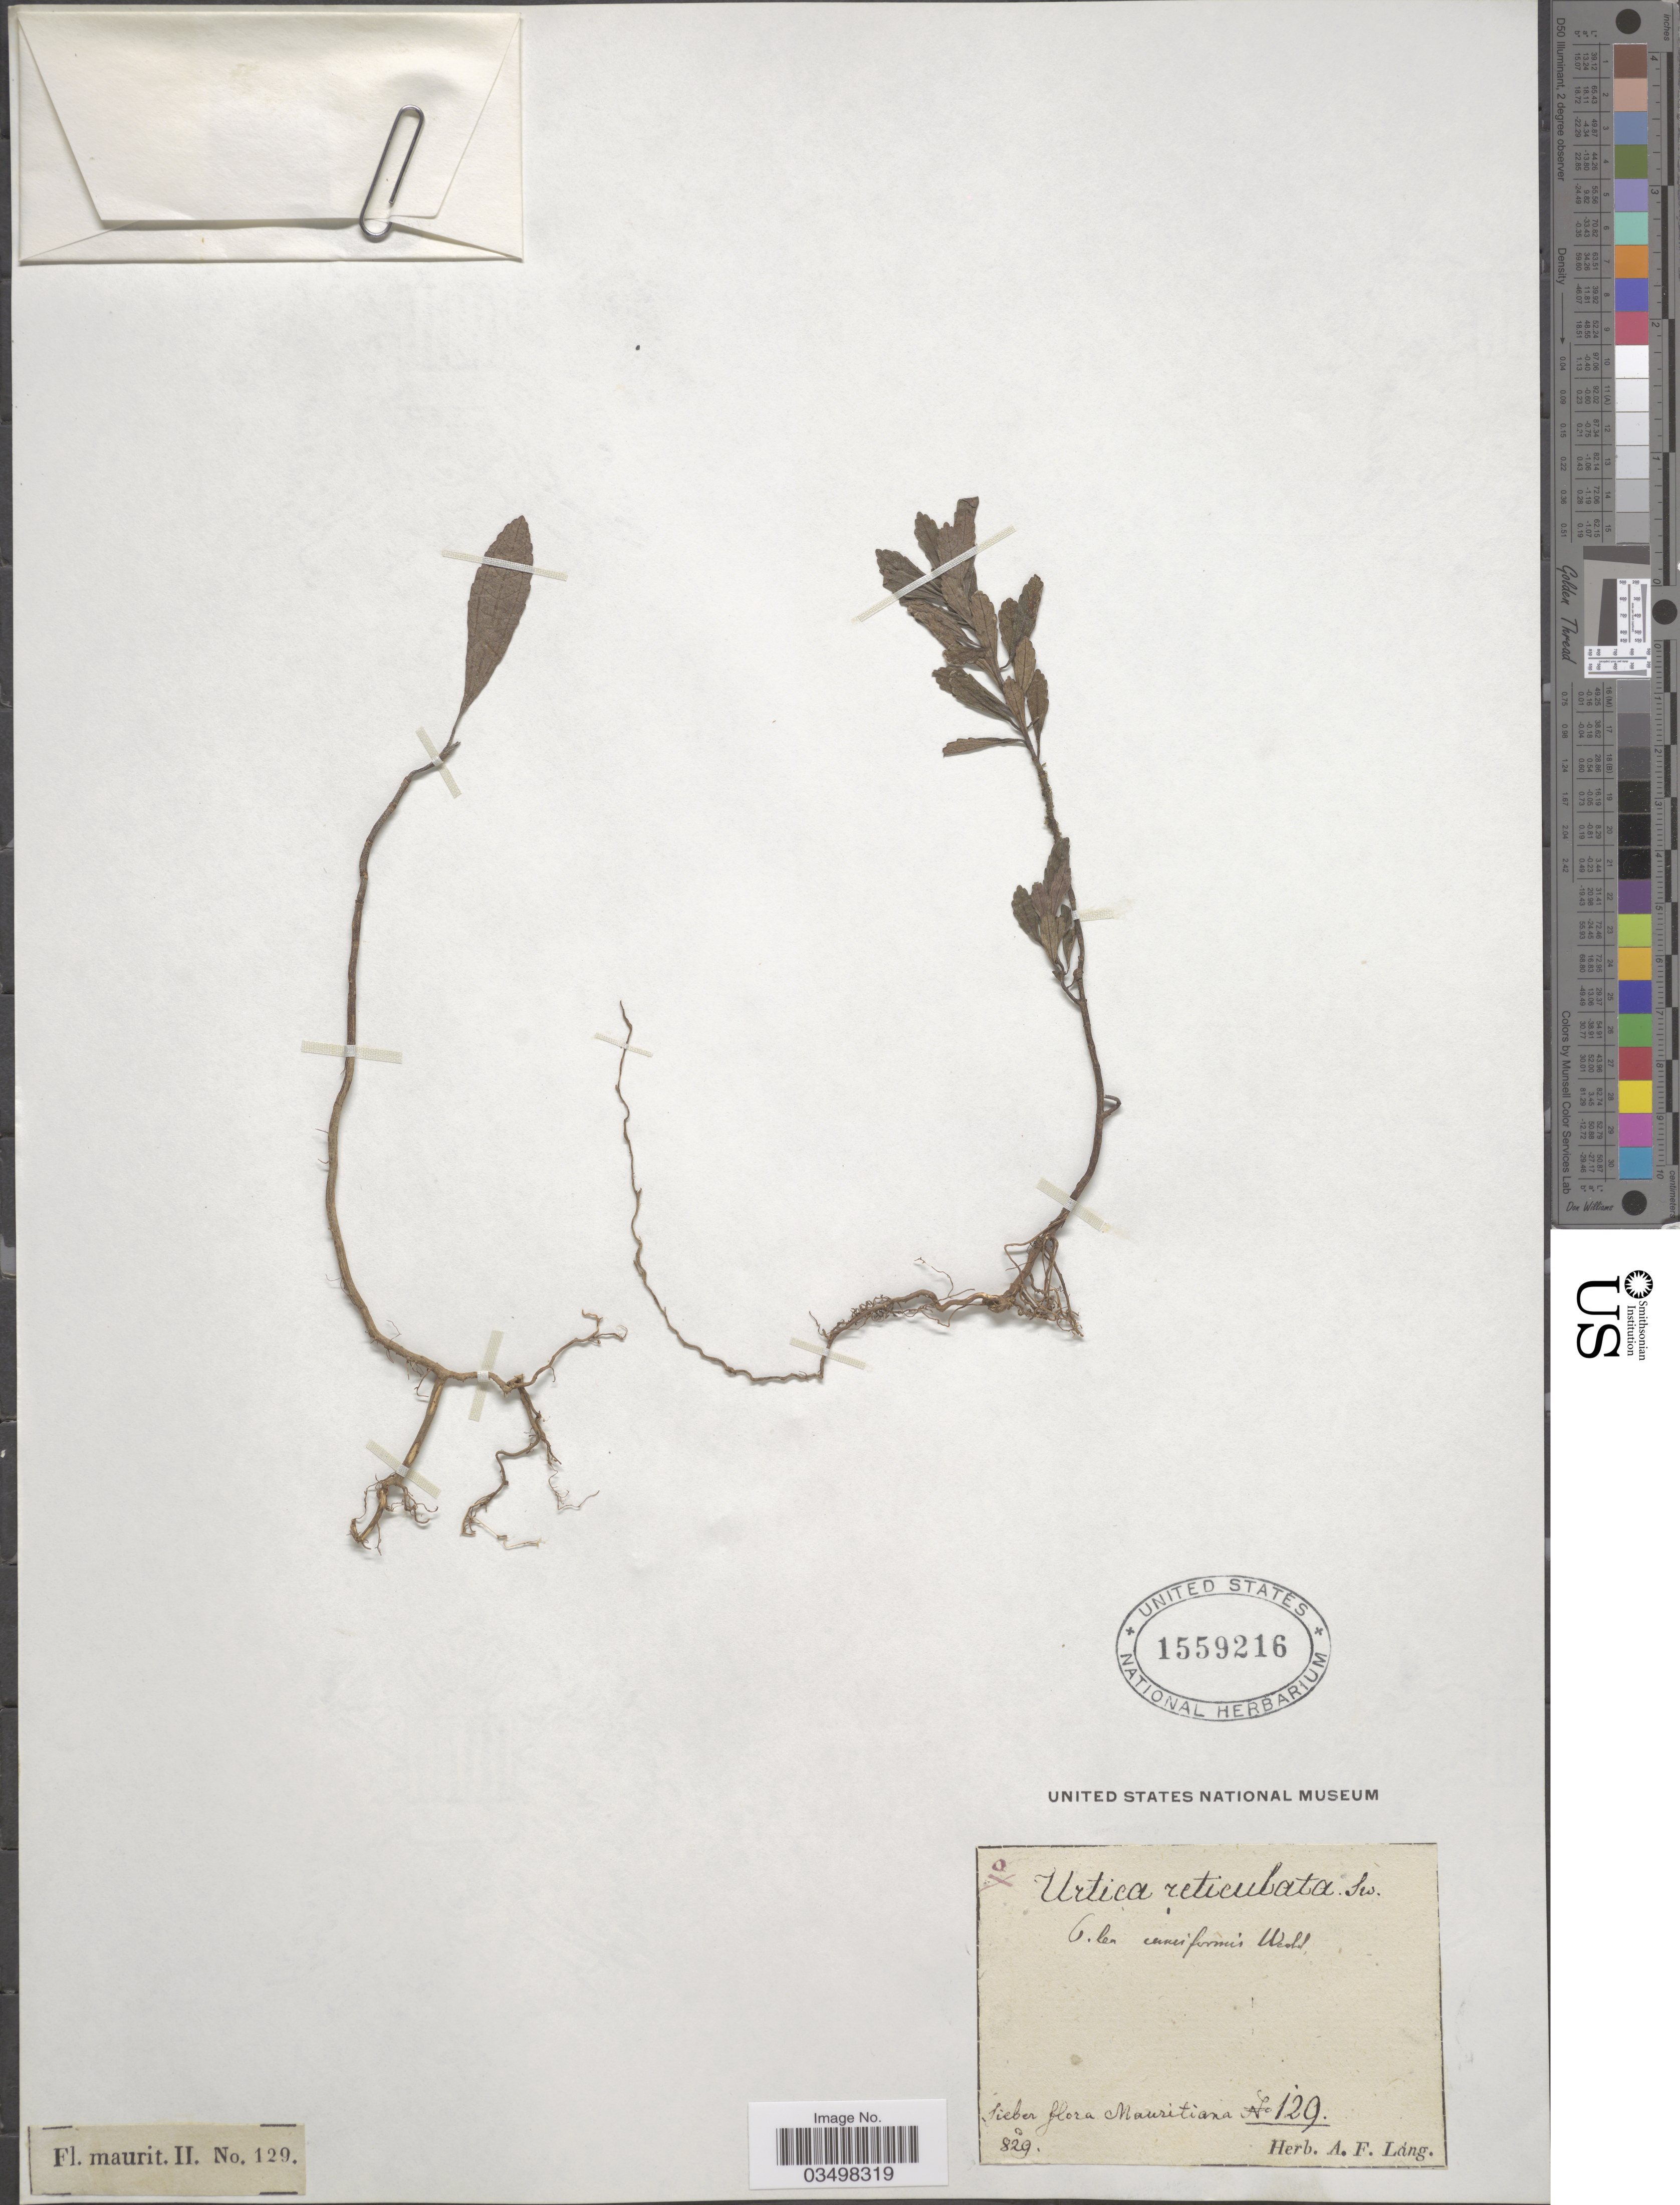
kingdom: Plantae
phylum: Tracheophyta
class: Magnoliopsida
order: Rosales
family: Urticaceae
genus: Urtica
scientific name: Urtica reticulata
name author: Sw.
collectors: -- Sieber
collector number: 129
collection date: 1829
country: Mauritania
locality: Mauritiana.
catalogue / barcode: US 1559216